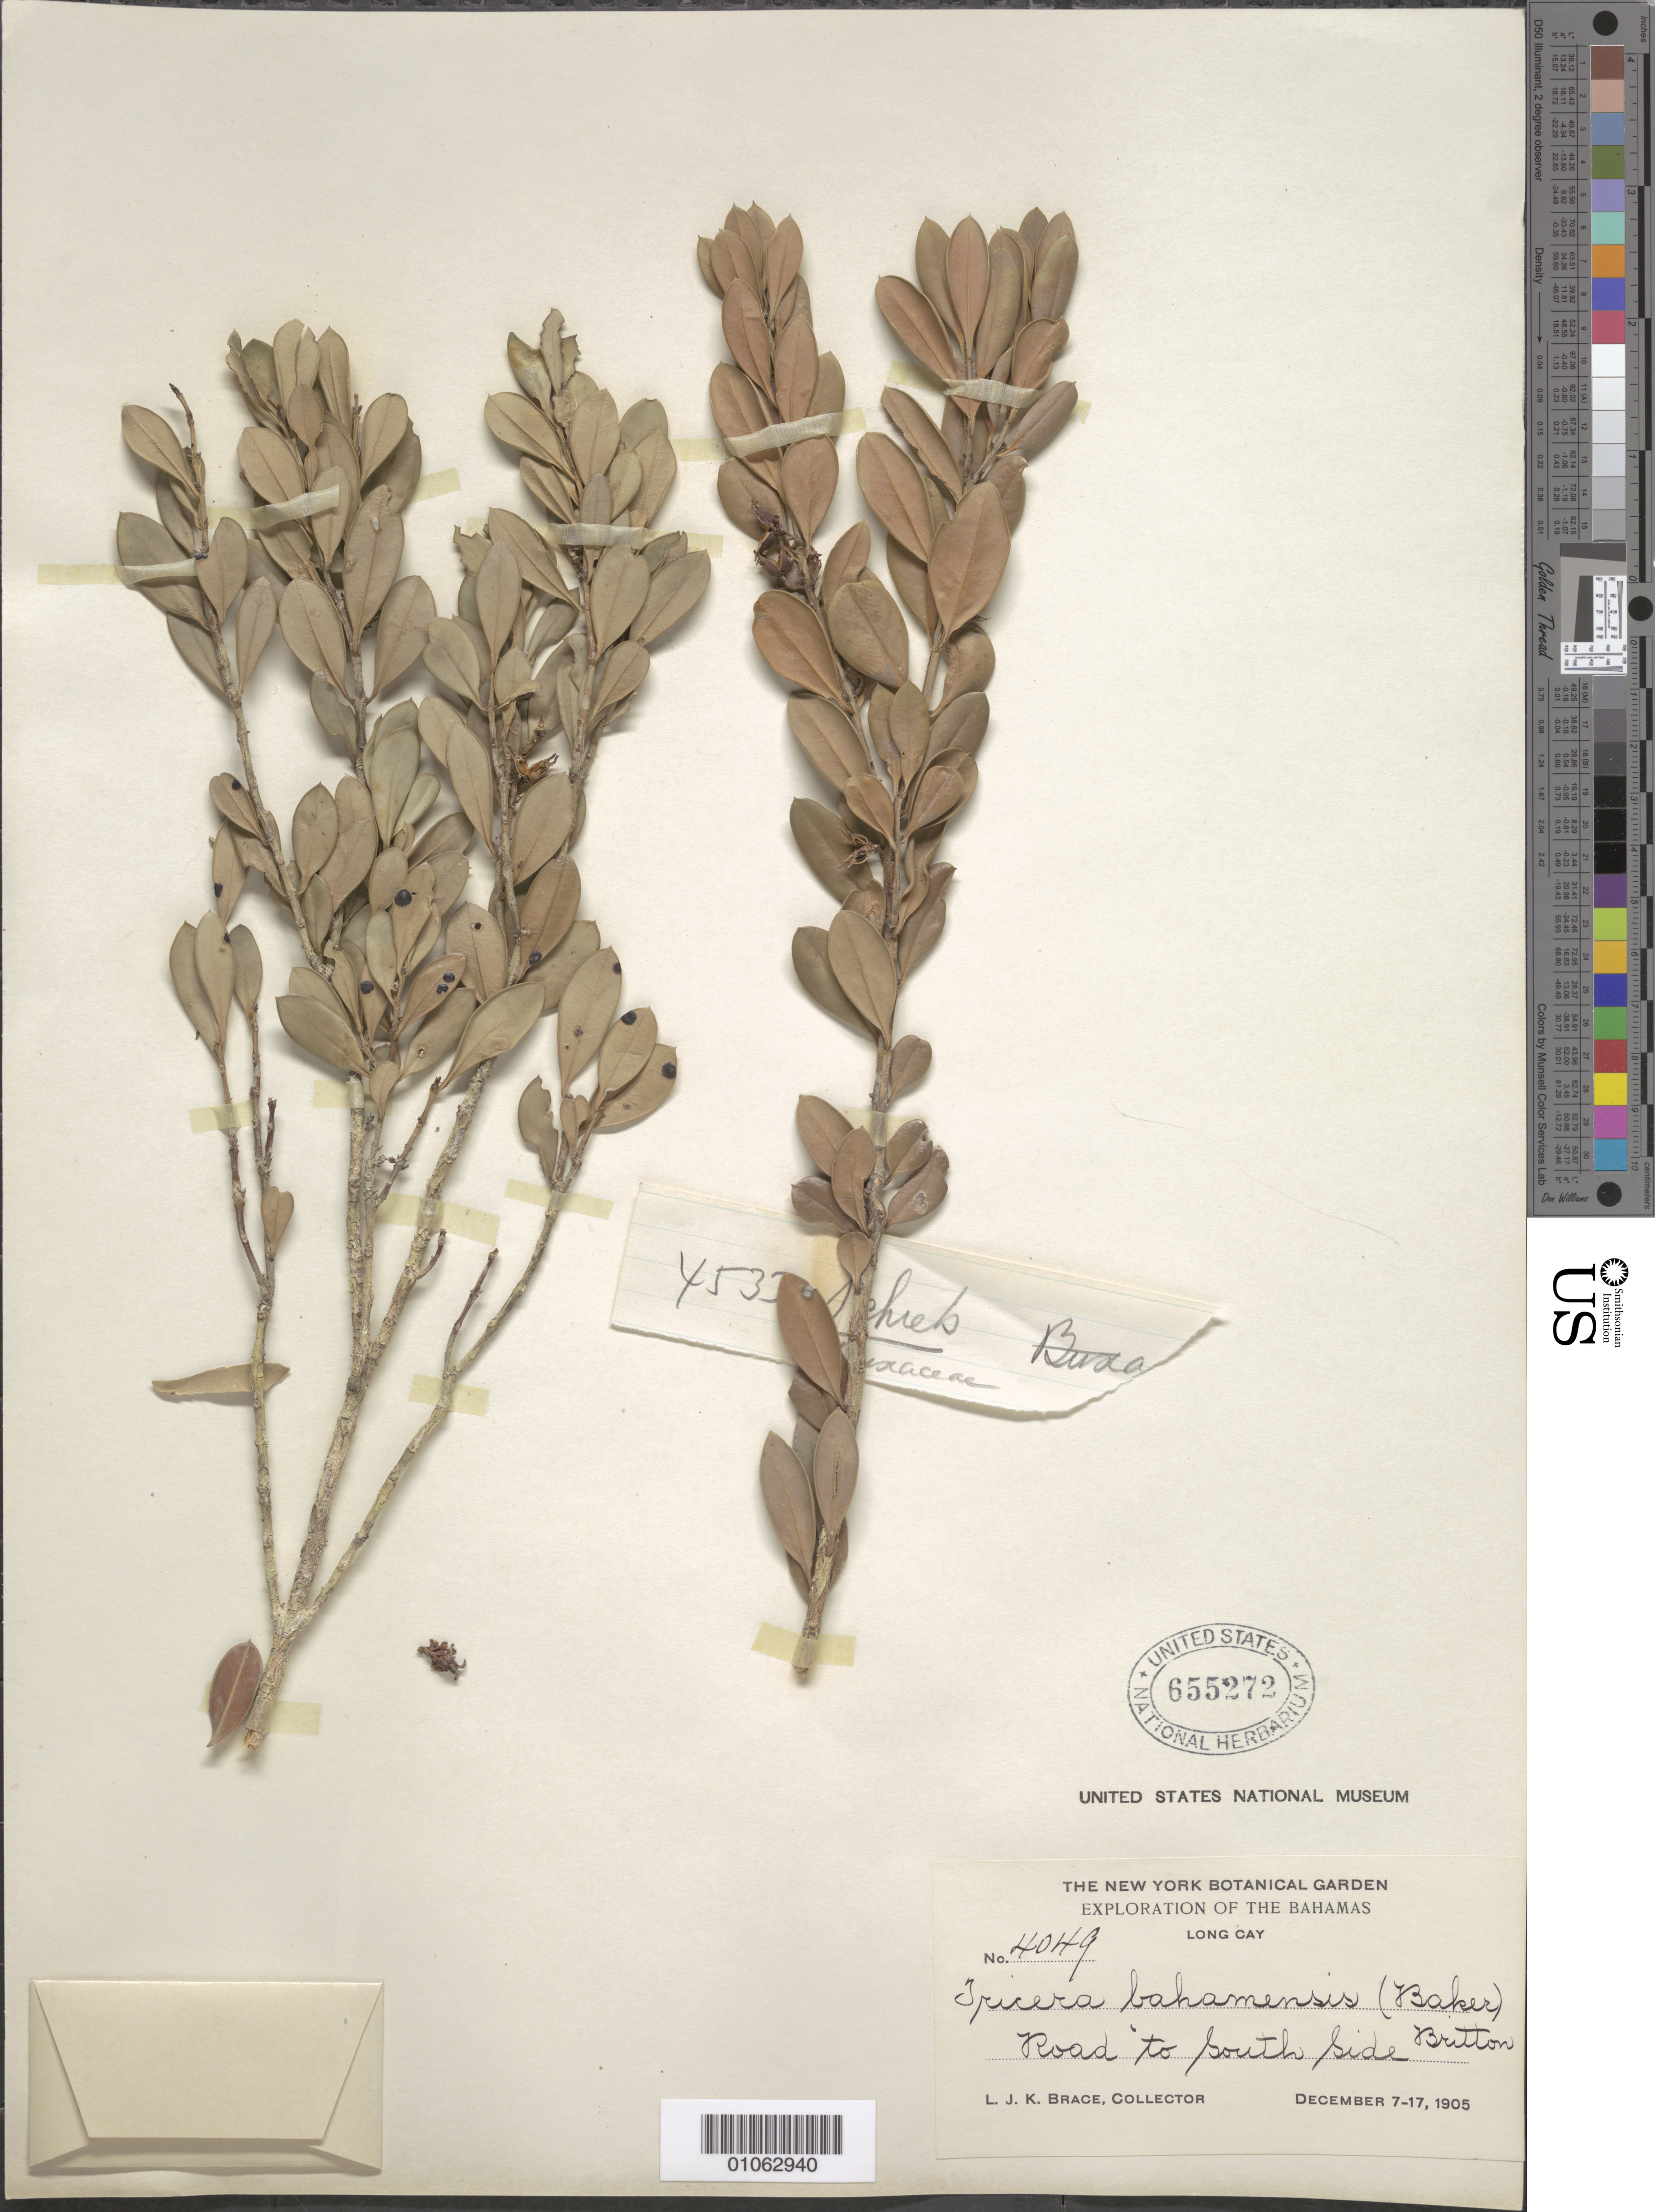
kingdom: Plantae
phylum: Tracheophyta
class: Magnoliopsida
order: Buxales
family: Buxaceae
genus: Buxus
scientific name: Buxus bahamensis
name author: Baker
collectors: L. J. K. Brace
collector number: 4049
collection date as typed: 07 Dec 1905 to 17 Dec 1905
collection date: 1905-12-07/1905-12-17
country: Bahamas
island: Long Cay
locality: Road to South Side.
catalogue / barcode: US 655272